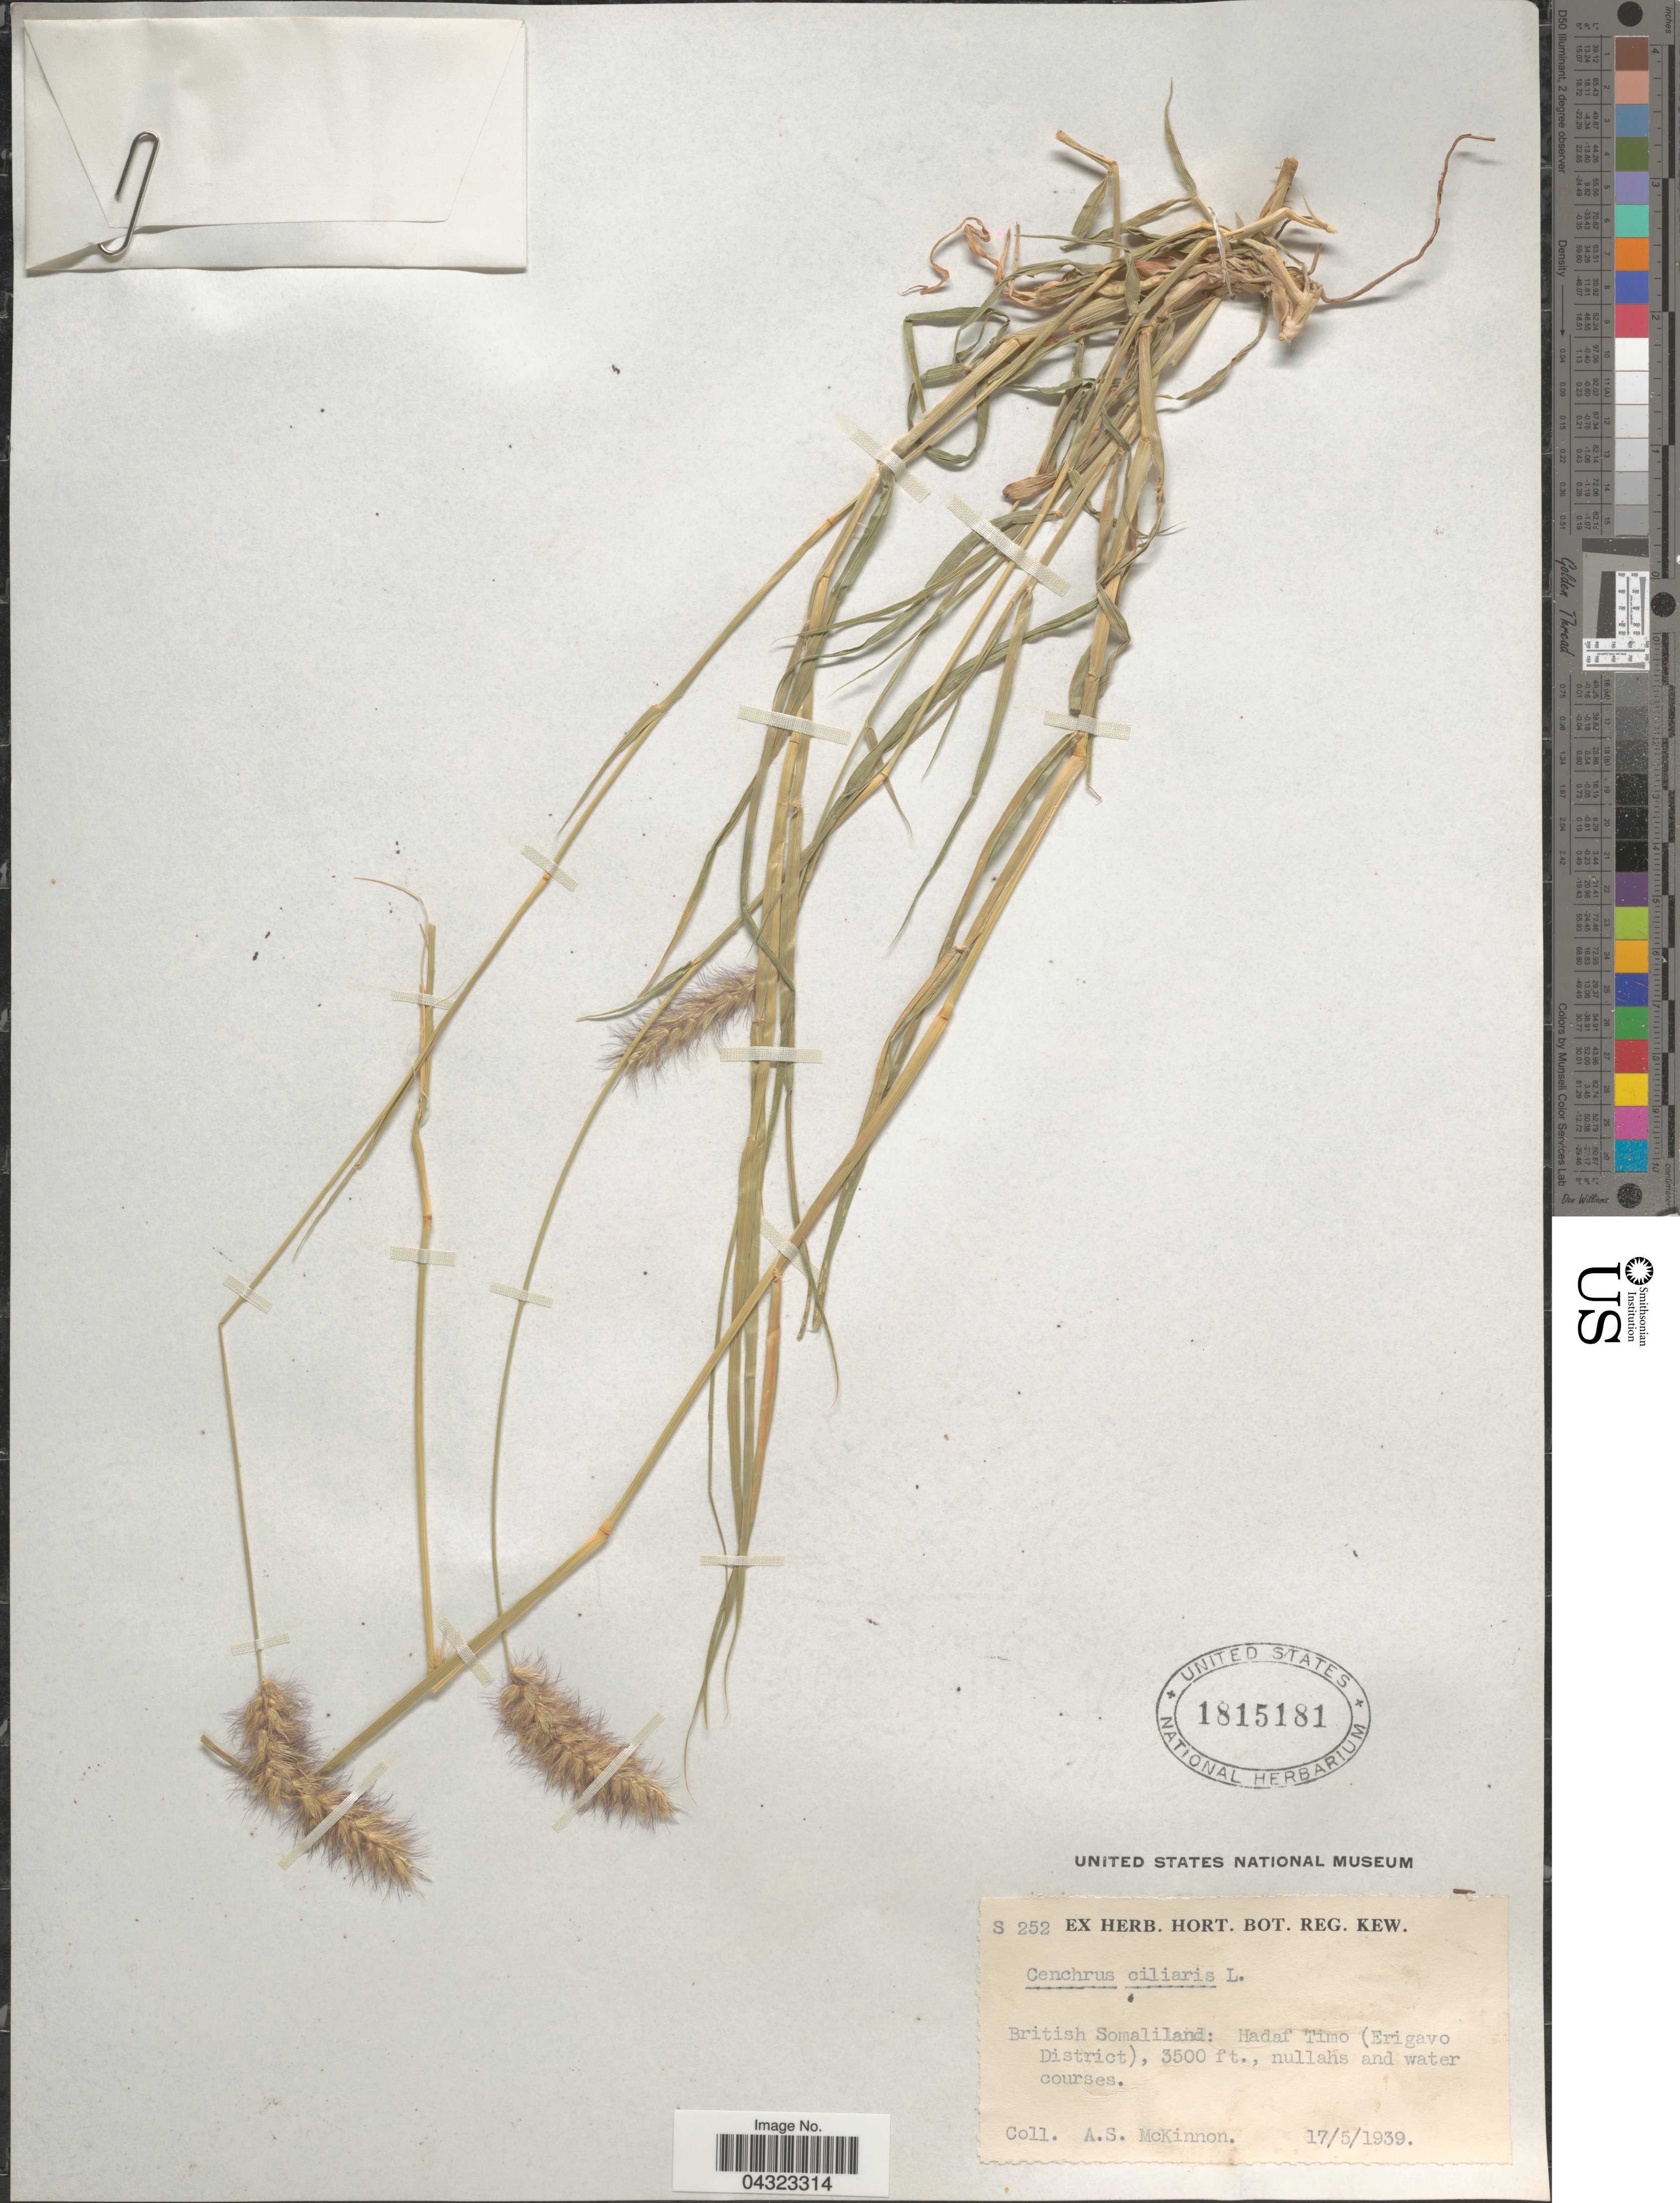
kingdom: Plantae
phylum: Tracheophyta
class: Liliopsida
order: Poales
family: Poaceae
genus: Cenchrus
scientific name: Cenchrus ciliaris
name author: L.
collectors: A. Mckinnon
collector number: S252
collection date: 1939-05-17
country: Somalia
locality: British Somaliland: Hadaf Timo (Erigavo District), nullahs and water courses.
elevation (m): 1067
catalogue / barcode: US 1815181